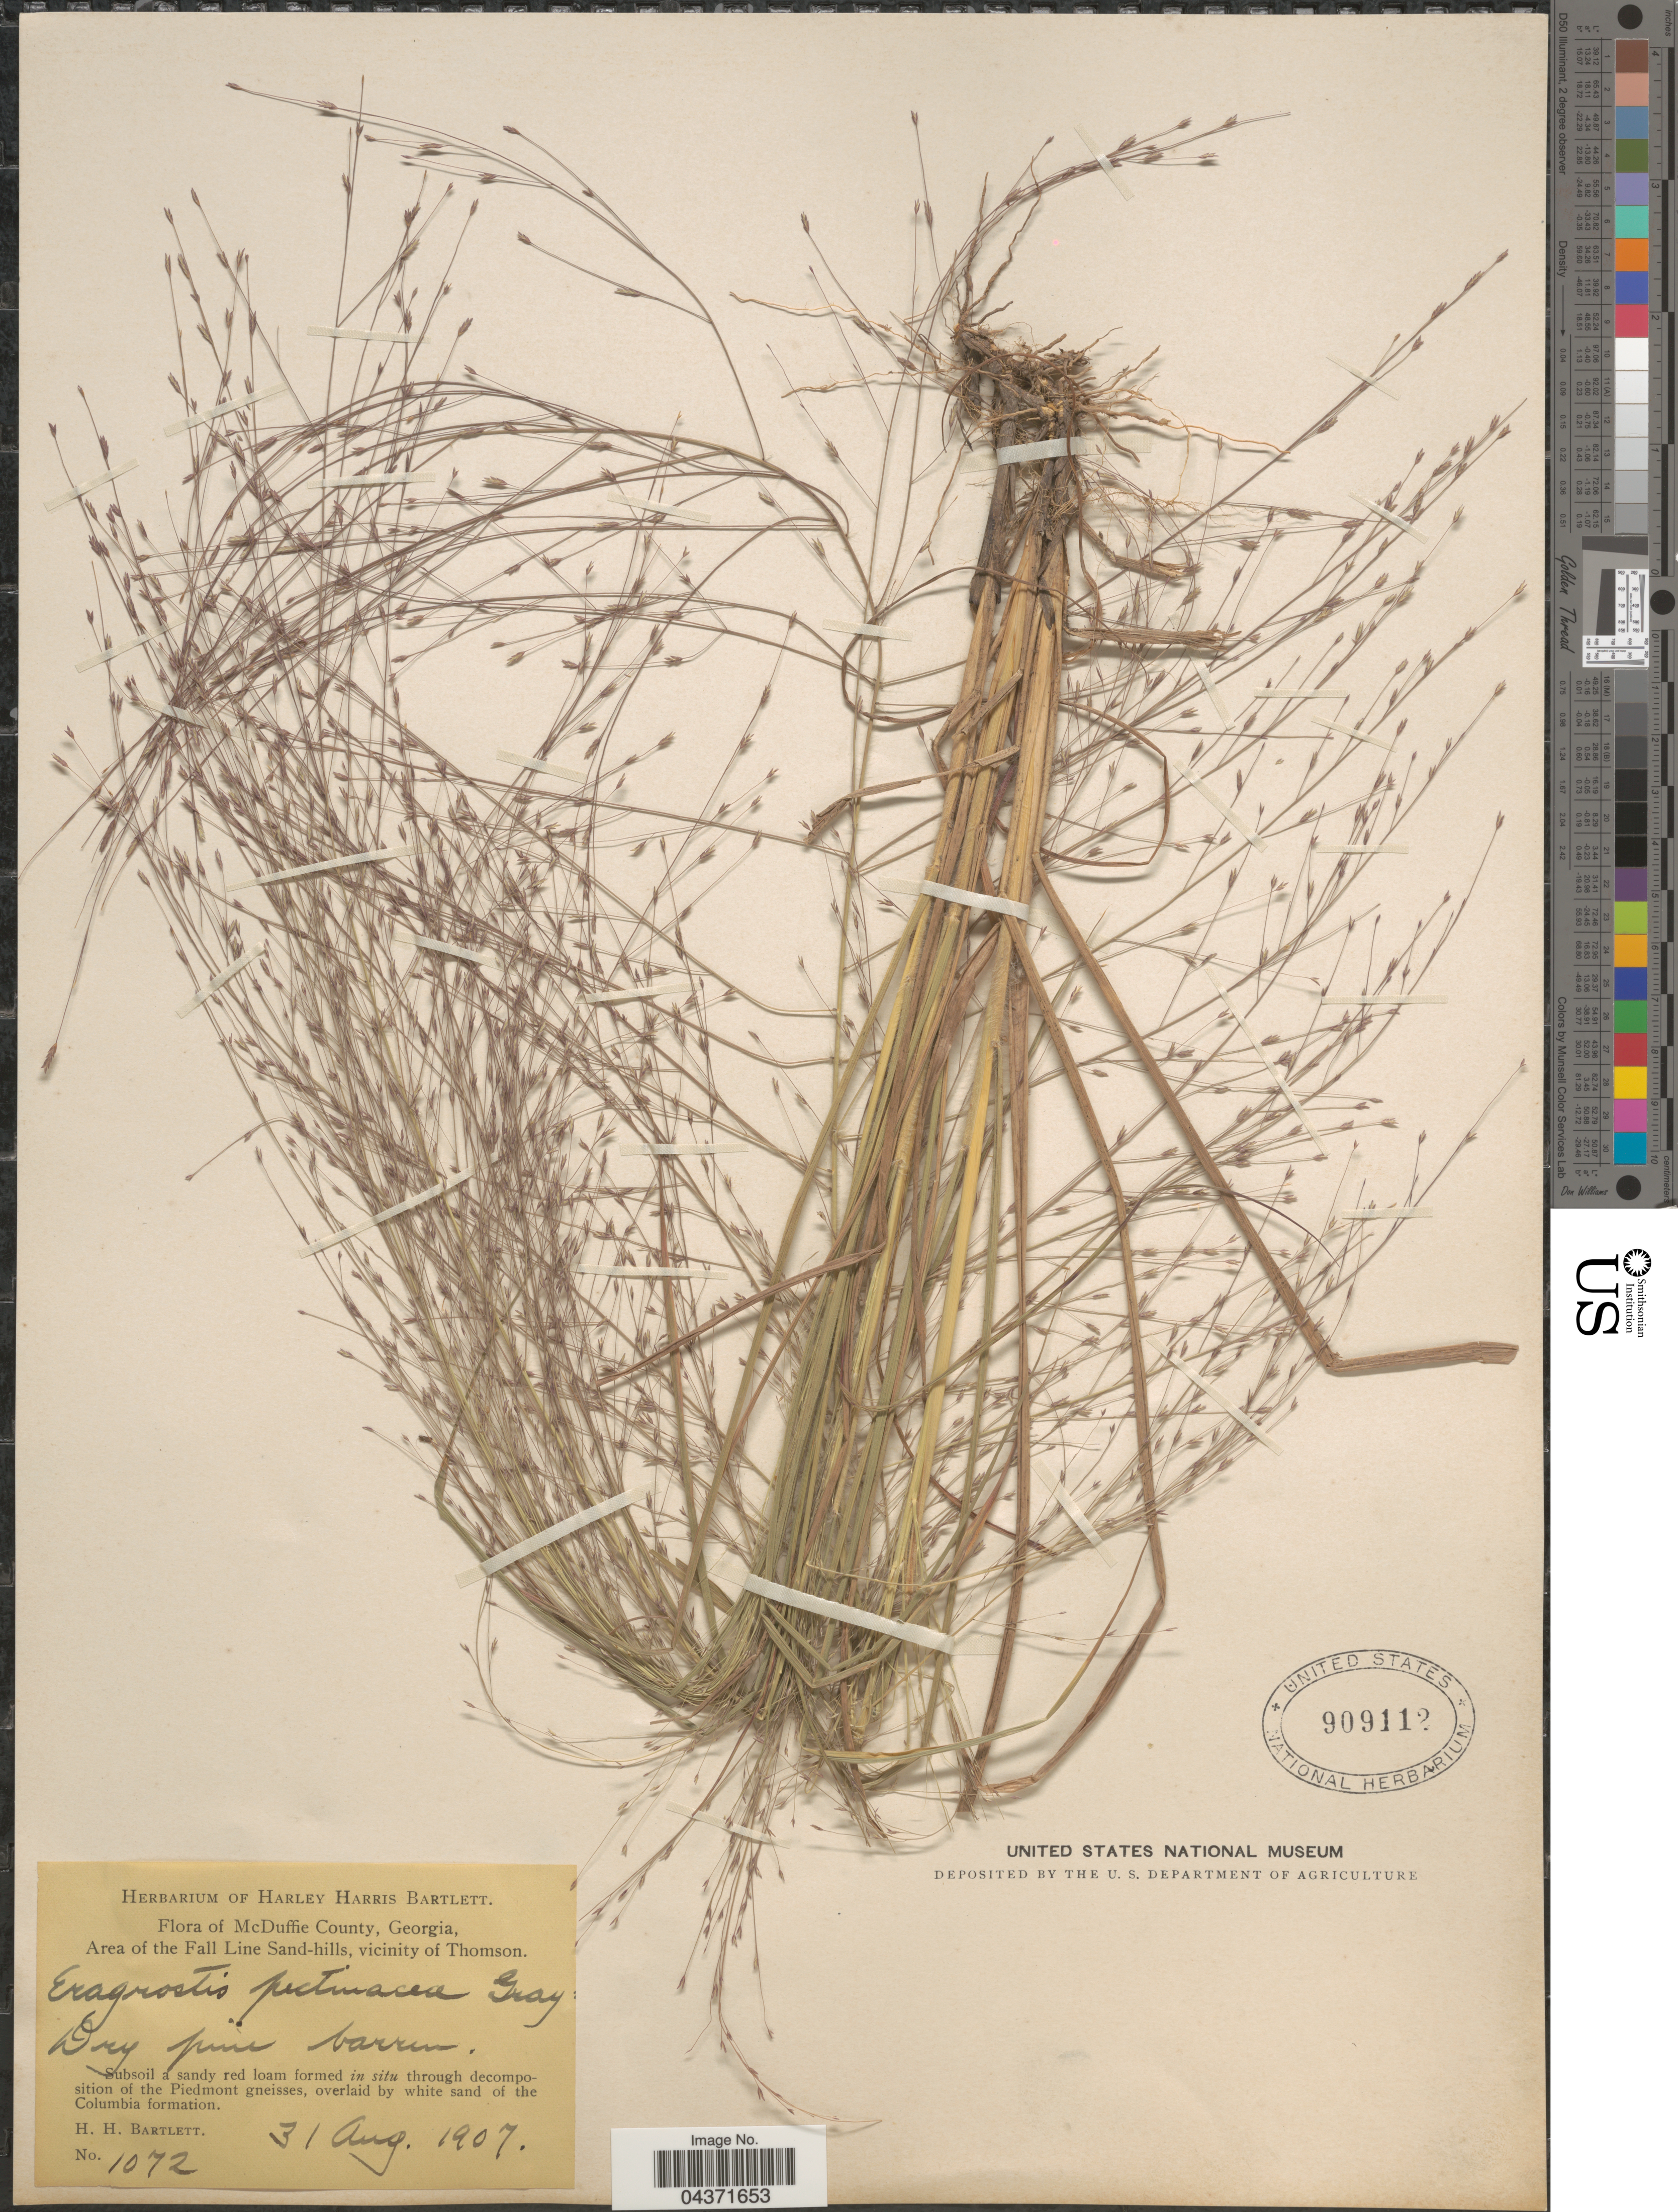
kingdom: Plantae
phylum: Tracheophyta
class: Liliopsida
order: Poales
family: Poaceae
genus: Eragrostis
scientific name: Eragrostis spectabilis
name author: (Pursh) Steud.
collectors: H. H. Bartlett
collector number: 1072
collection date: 1907-08-31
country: United States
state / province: Georgia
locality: McDuffie County, Area of the Fall Line Sand-hills, vicinity of Thomson.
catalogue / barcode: US 909112